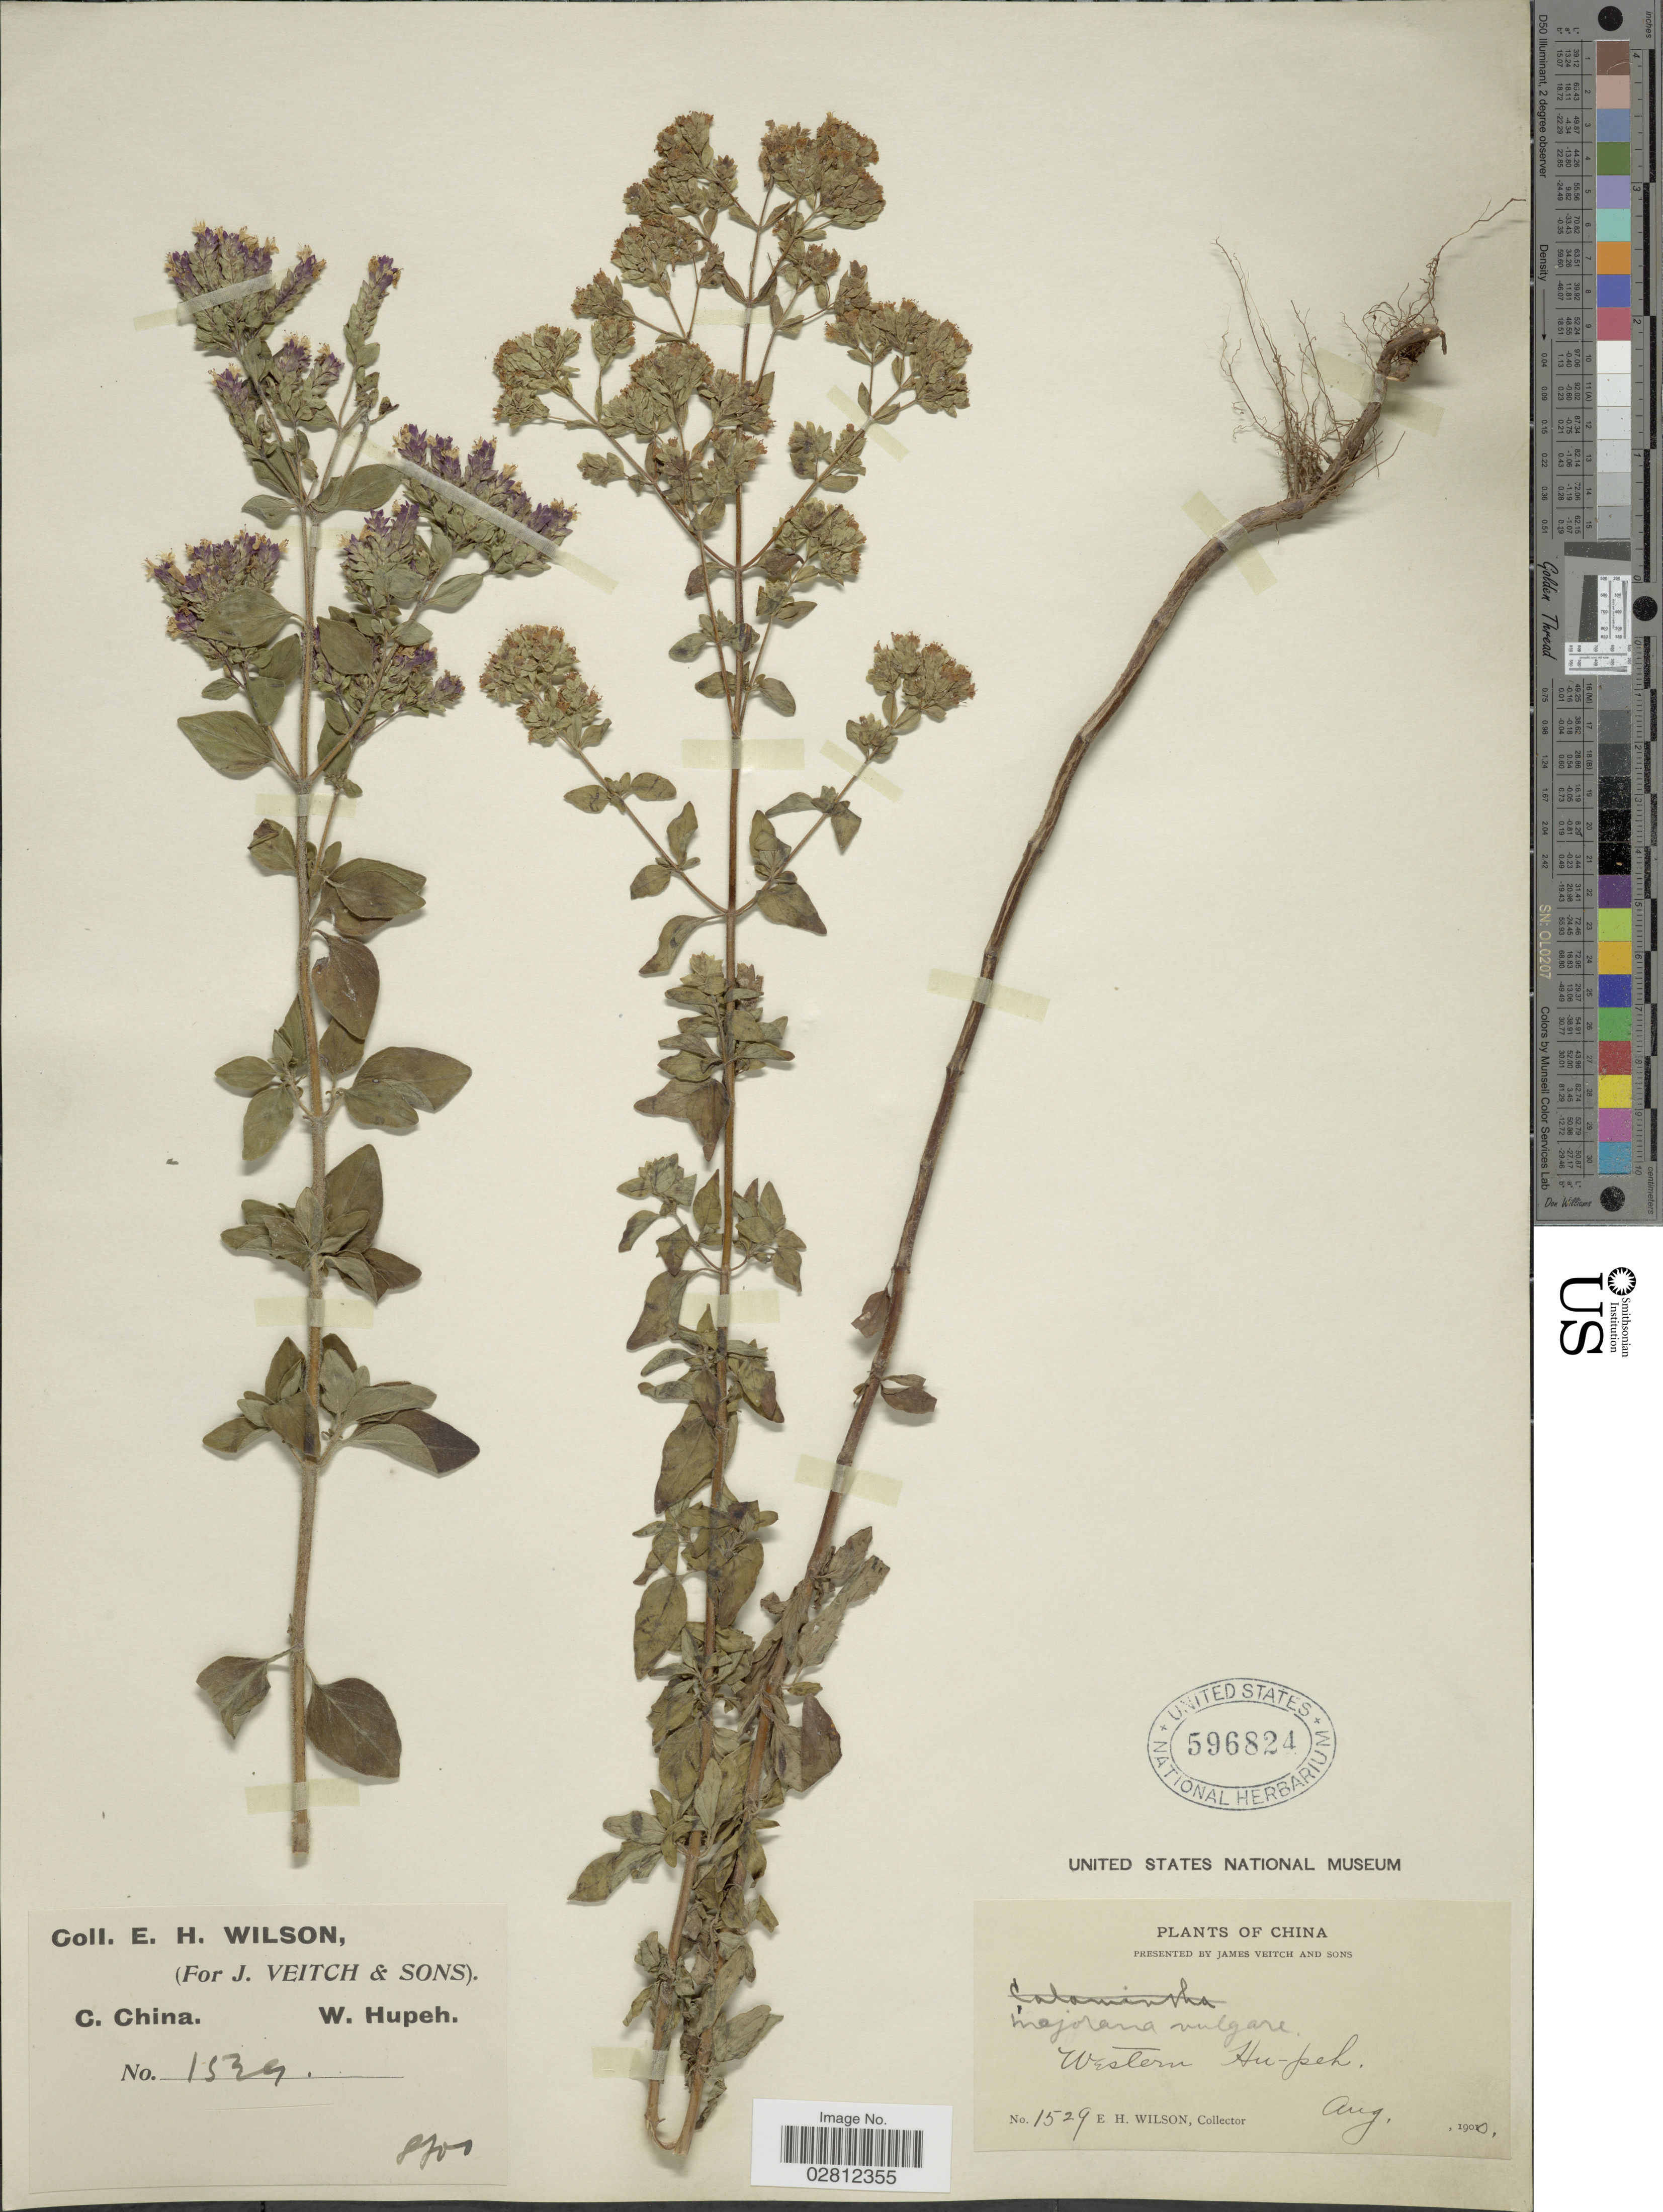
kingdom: Plantae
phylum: Tracheophyta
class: Magnoliopsida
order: Lamiales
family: Lamiaceae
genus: Origanum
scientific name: Origanum vulgare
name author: L.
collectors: E. Wilson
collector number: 1529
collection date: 1900-08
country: China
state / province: Hubei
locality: C. China, Western Hu-peh.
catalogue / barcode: US 596824